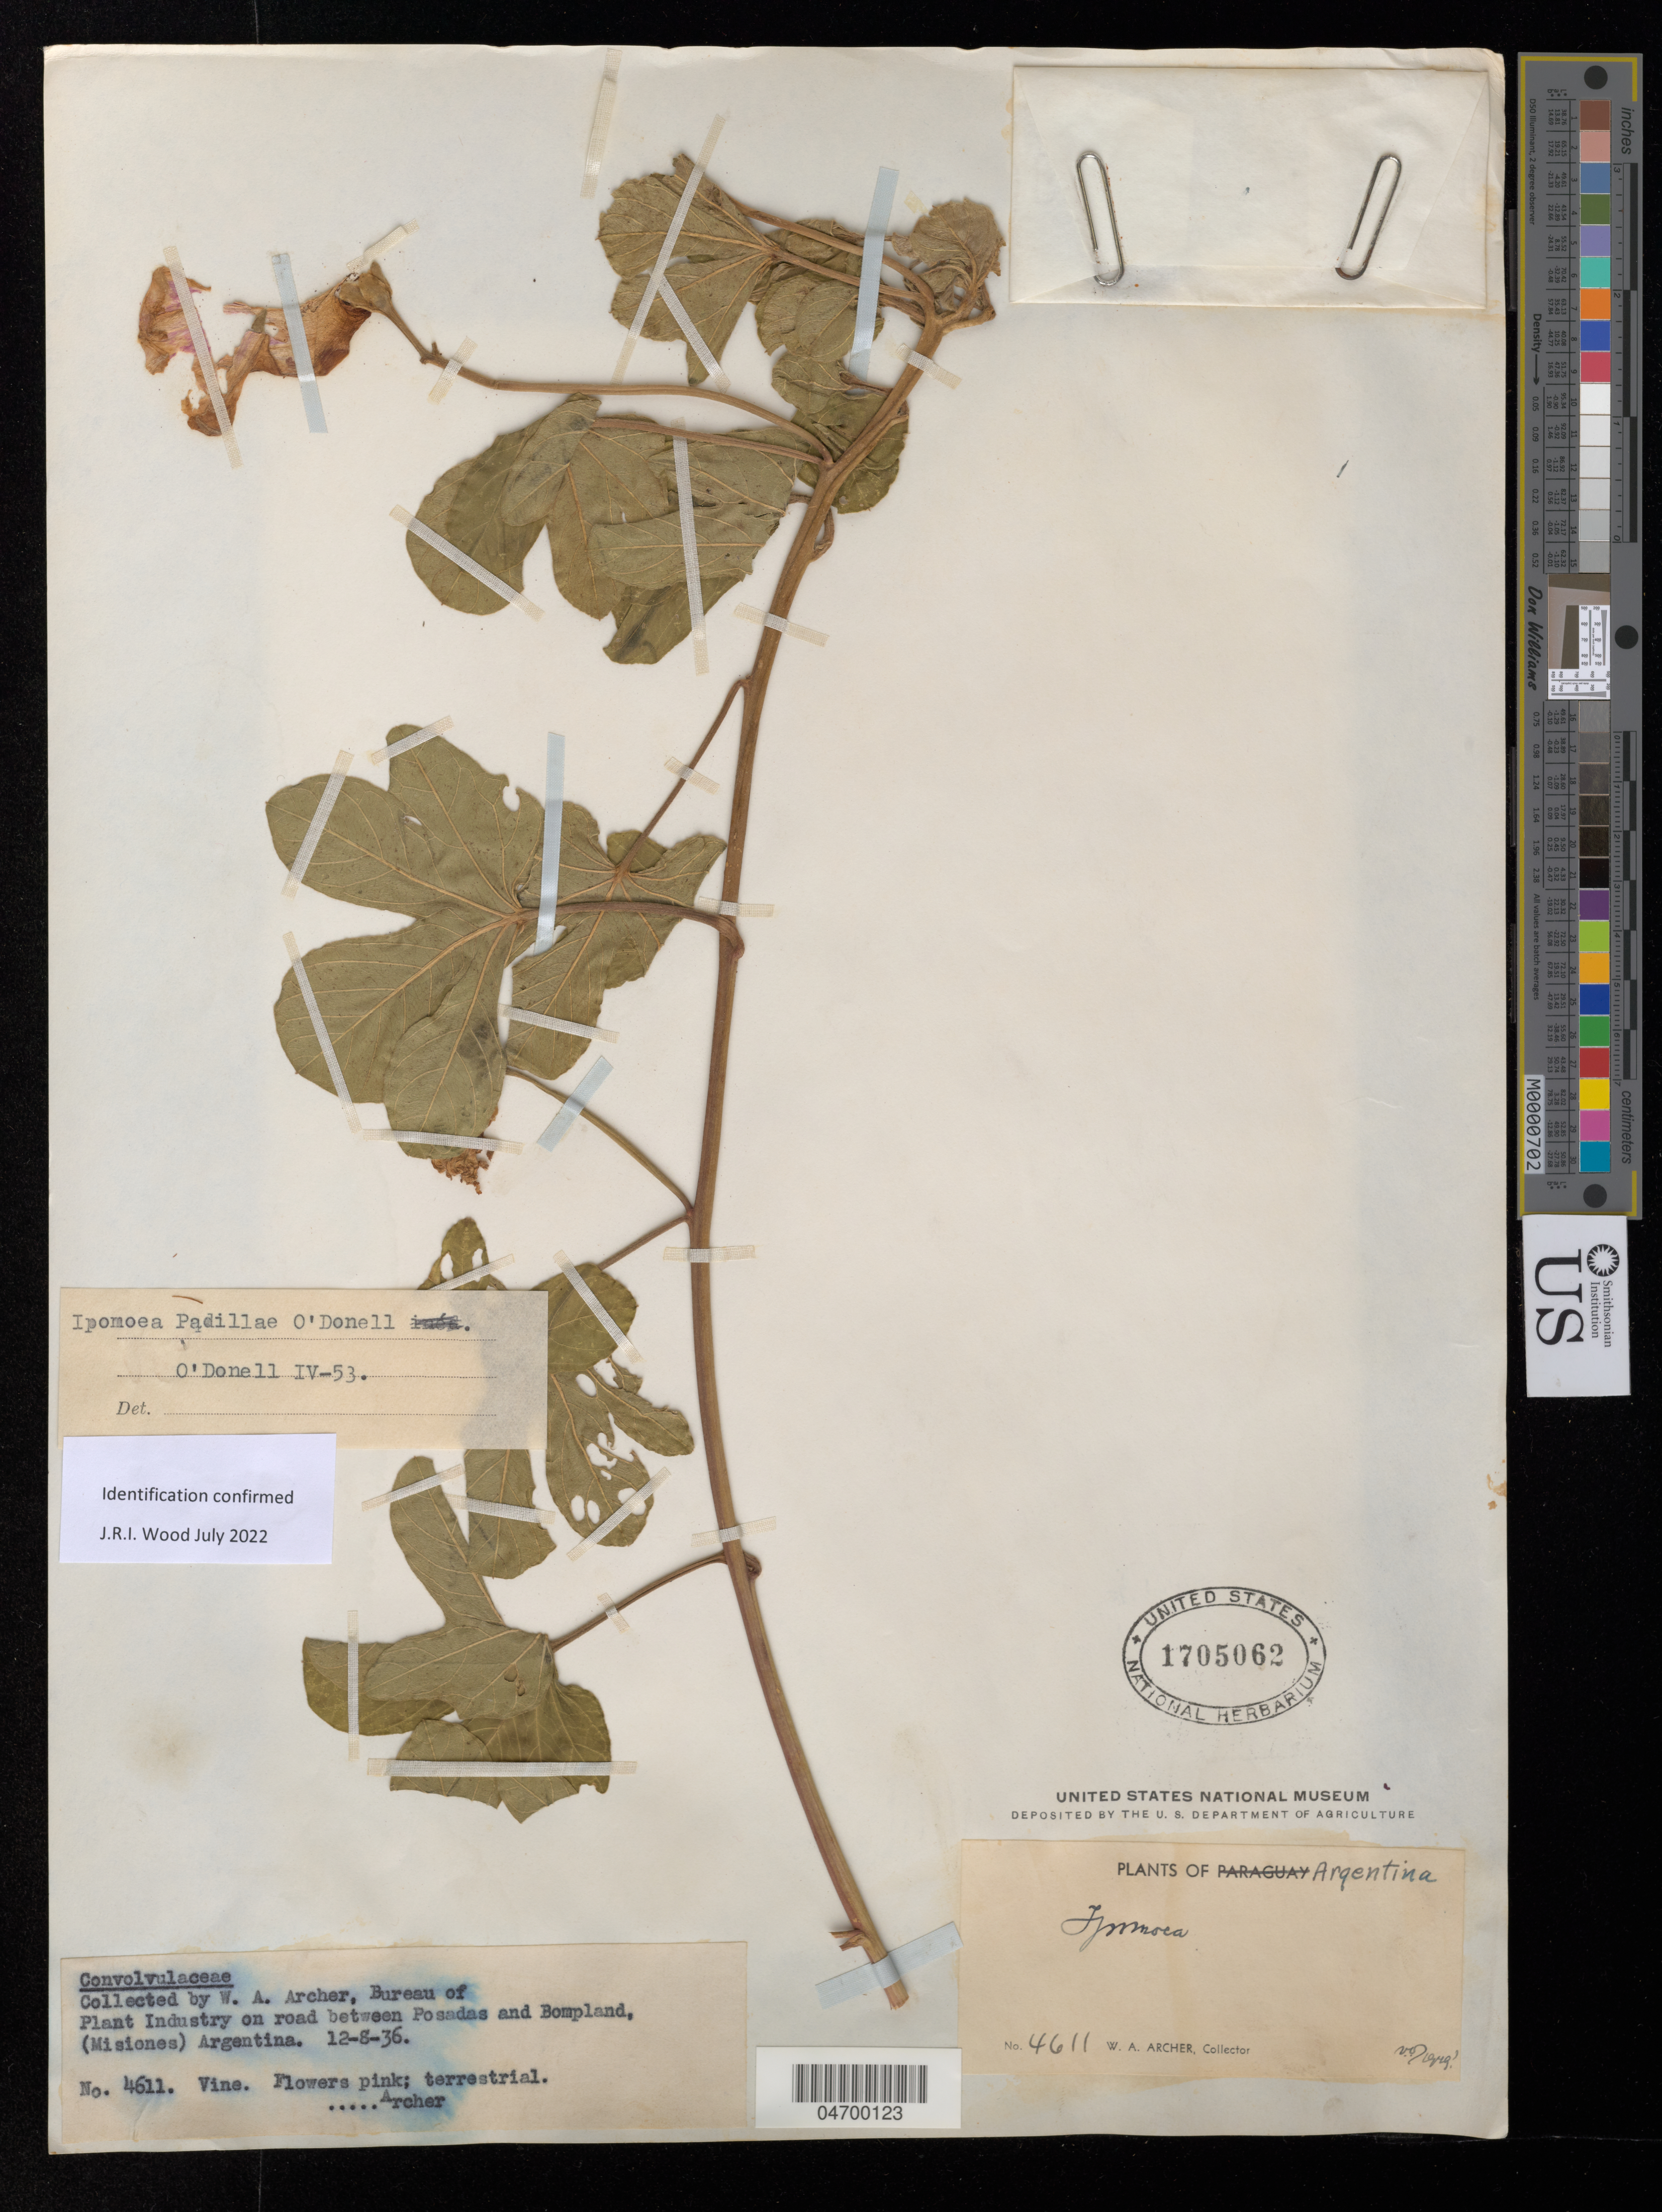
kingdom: Plantae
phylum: Tracheophyta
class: Magnoliopsida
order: Solanales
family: Convolvulaceae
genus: Ipomoea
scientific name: Ipomoea padillae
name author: O'Donell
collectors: W. Archer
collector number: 4611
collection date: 1936-08-12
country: Argentina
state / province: Misiones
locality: Bureau of Plant Industry on road between Posadas and Bompland.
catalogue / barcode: US 1705062